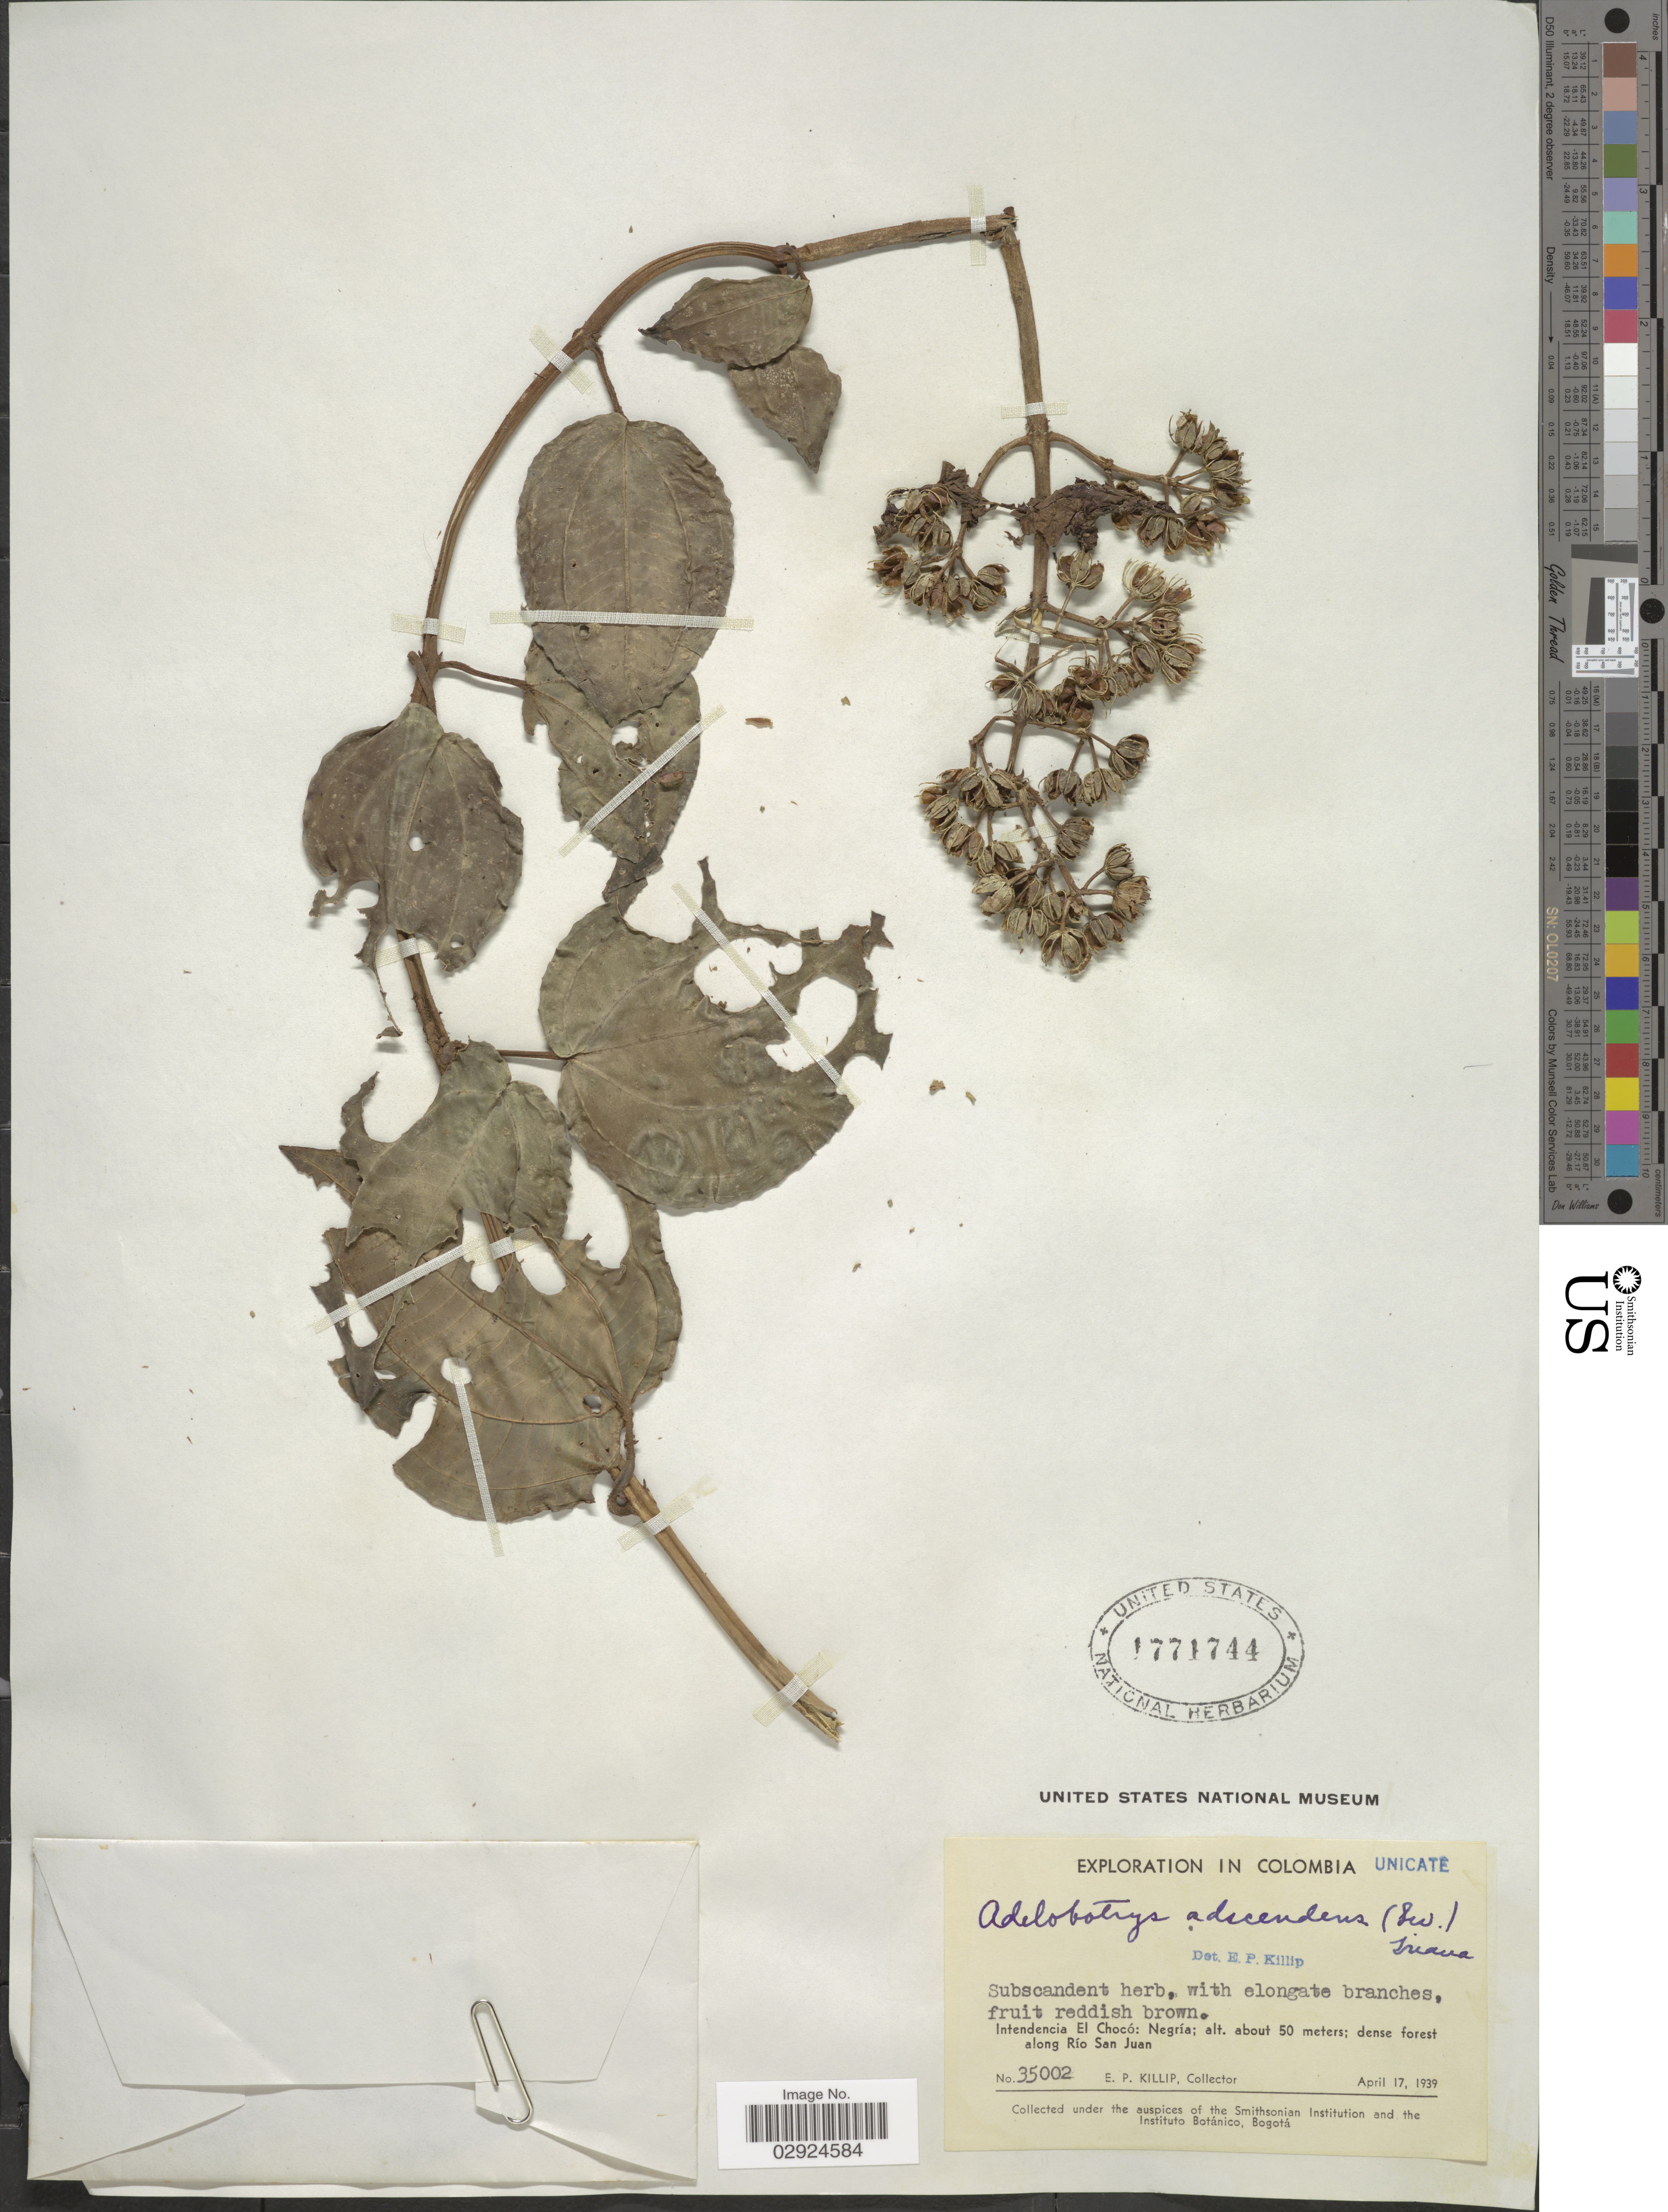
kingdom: Plantae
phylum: Tracheophyta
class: Magnoliopsida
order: Myrtales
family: Melastomataceae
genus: Adelobotrys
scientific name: Adelobotrys adscendens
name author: (Sw.) Triana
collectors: E. P. Killip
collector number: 35002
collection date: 1939-04-17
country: Colombia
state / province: Chocó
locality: Intendencia El Chocó: Negría. Dense forest along Rio San Juan.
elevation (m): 50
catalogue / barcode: US 1771744